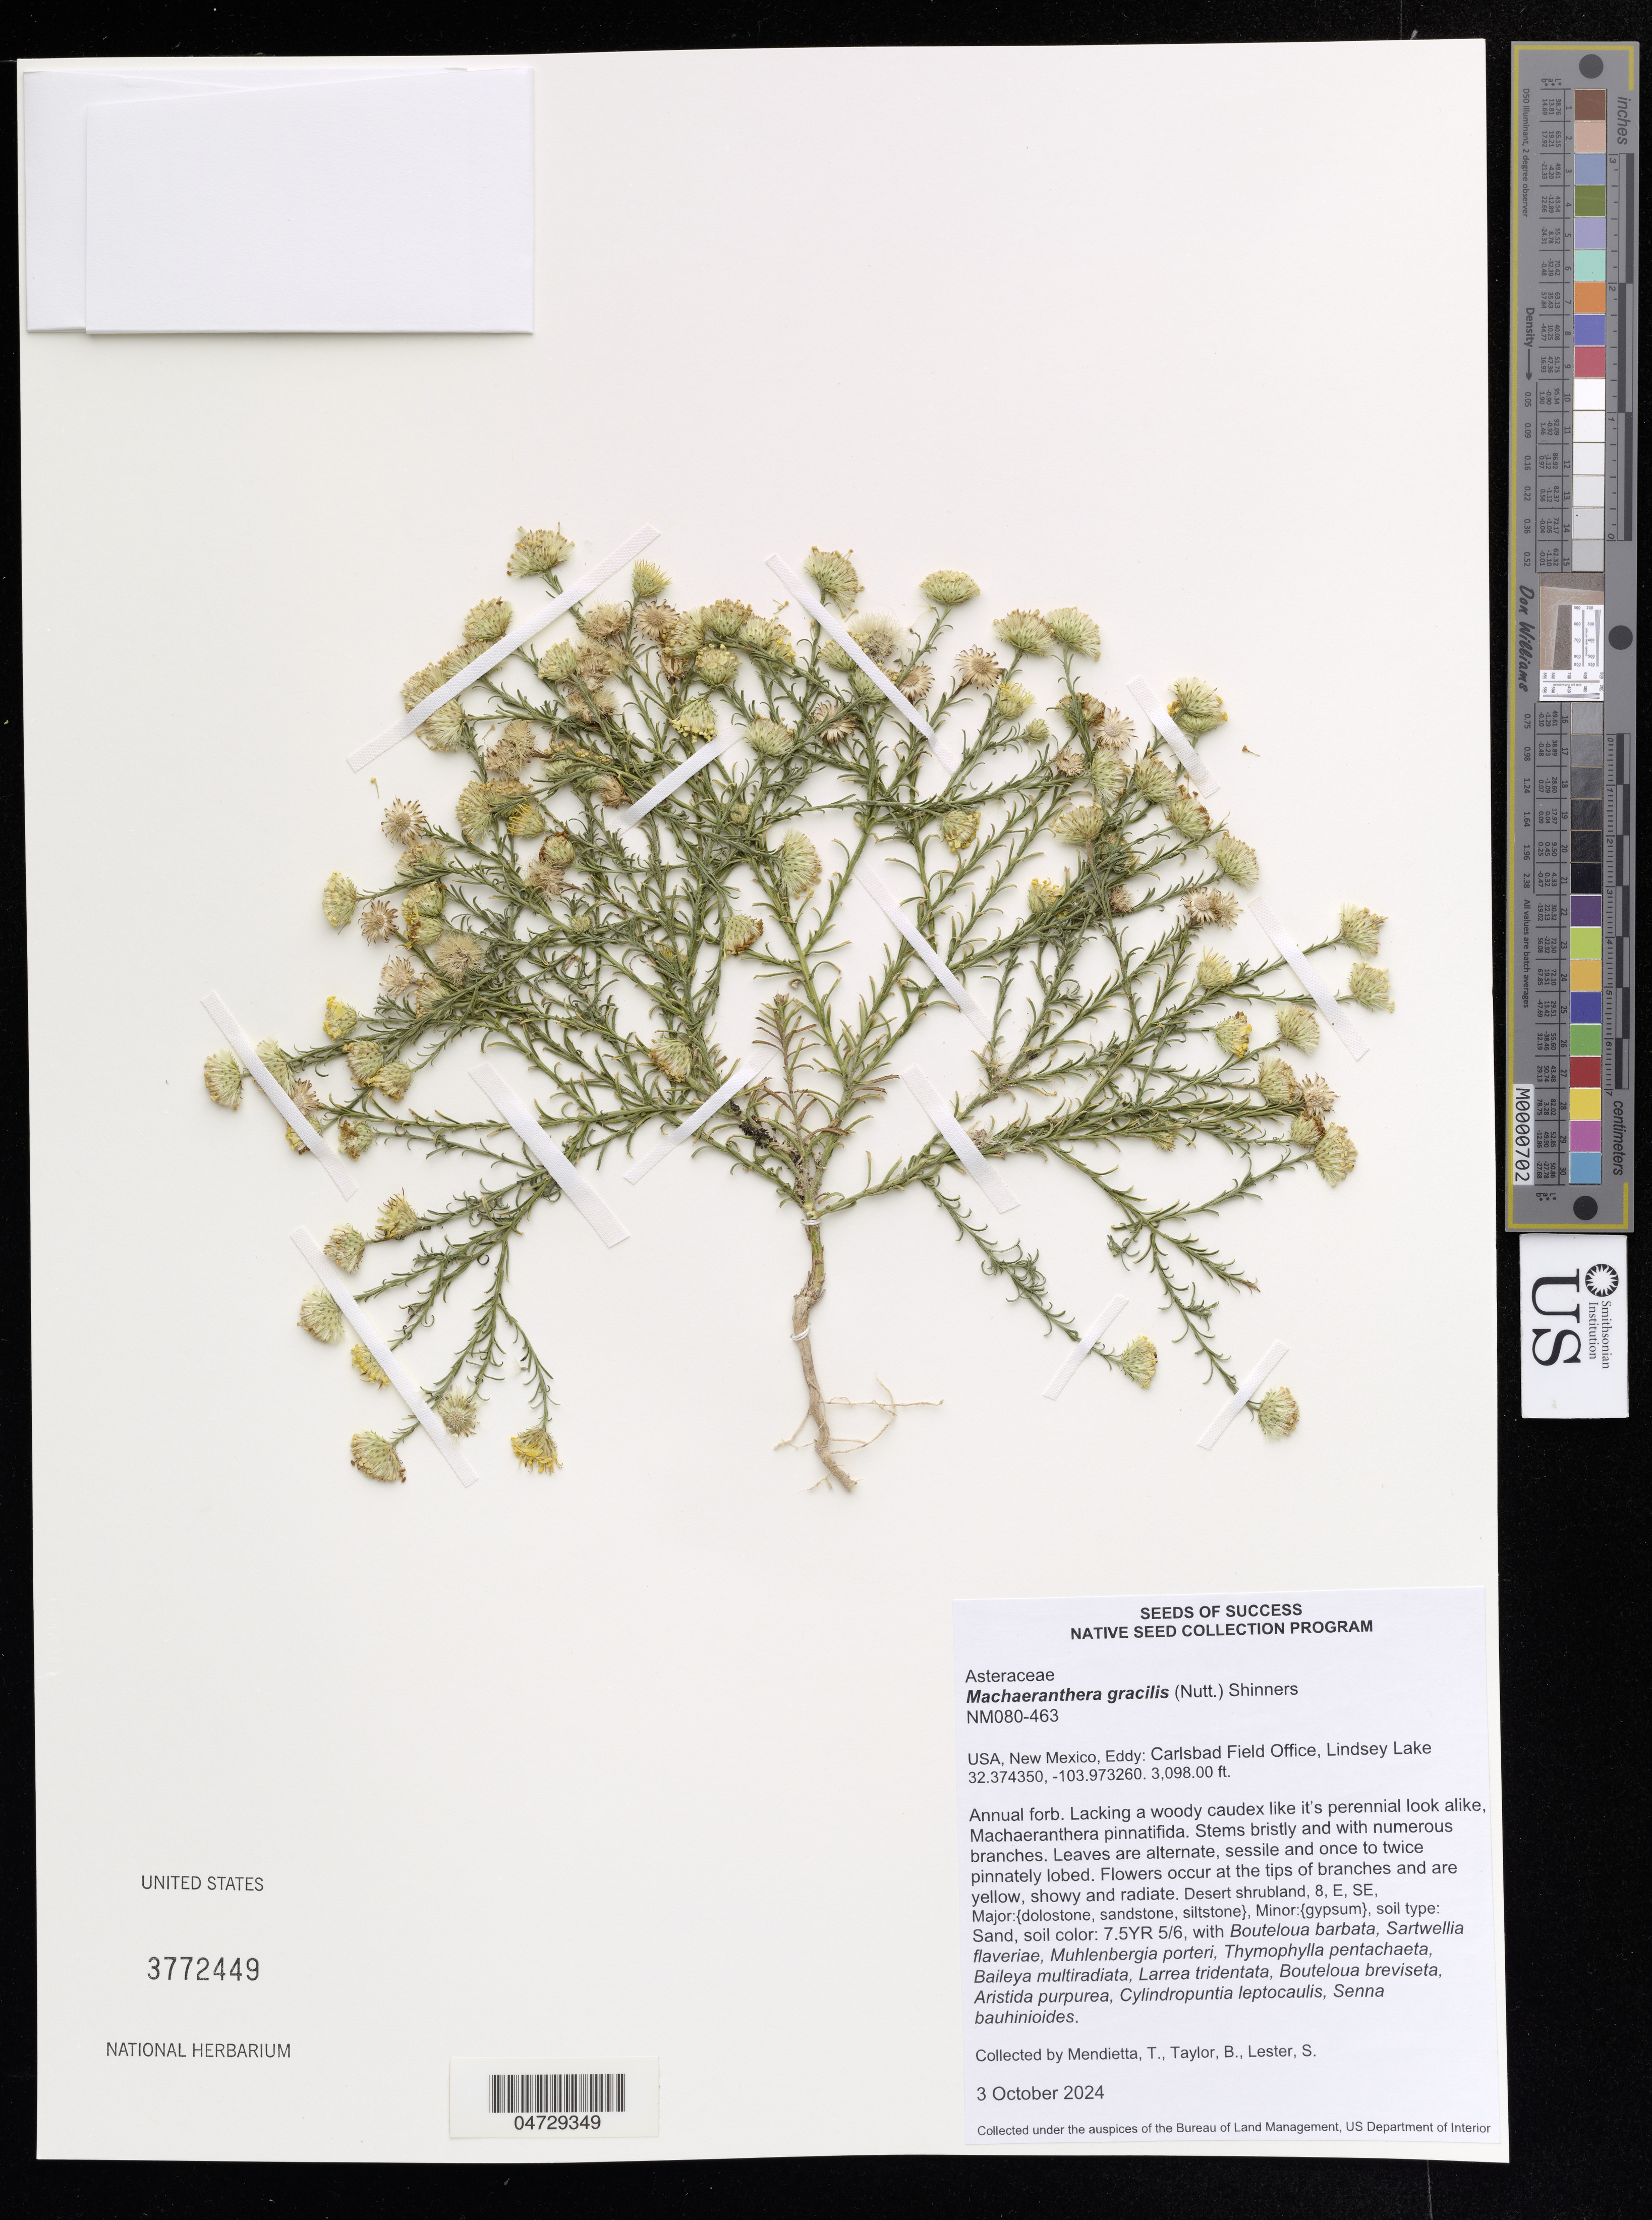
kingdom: Plantae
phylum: Tracheophyta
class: Magnoliopsida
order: Asterales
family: Asteraceae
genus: Machaeranthera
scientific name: Machaeranthera gracilis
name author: (Nutt.) Shinners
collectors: T. Mendietta, B. Taylor & S. Lester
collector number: NM080-463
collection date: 2024-10-03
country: United States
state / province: New Mexico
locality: Eddy: Carlsbad Field Office, Lindsey Lake.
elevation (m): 944.27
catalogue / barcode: US 3772449